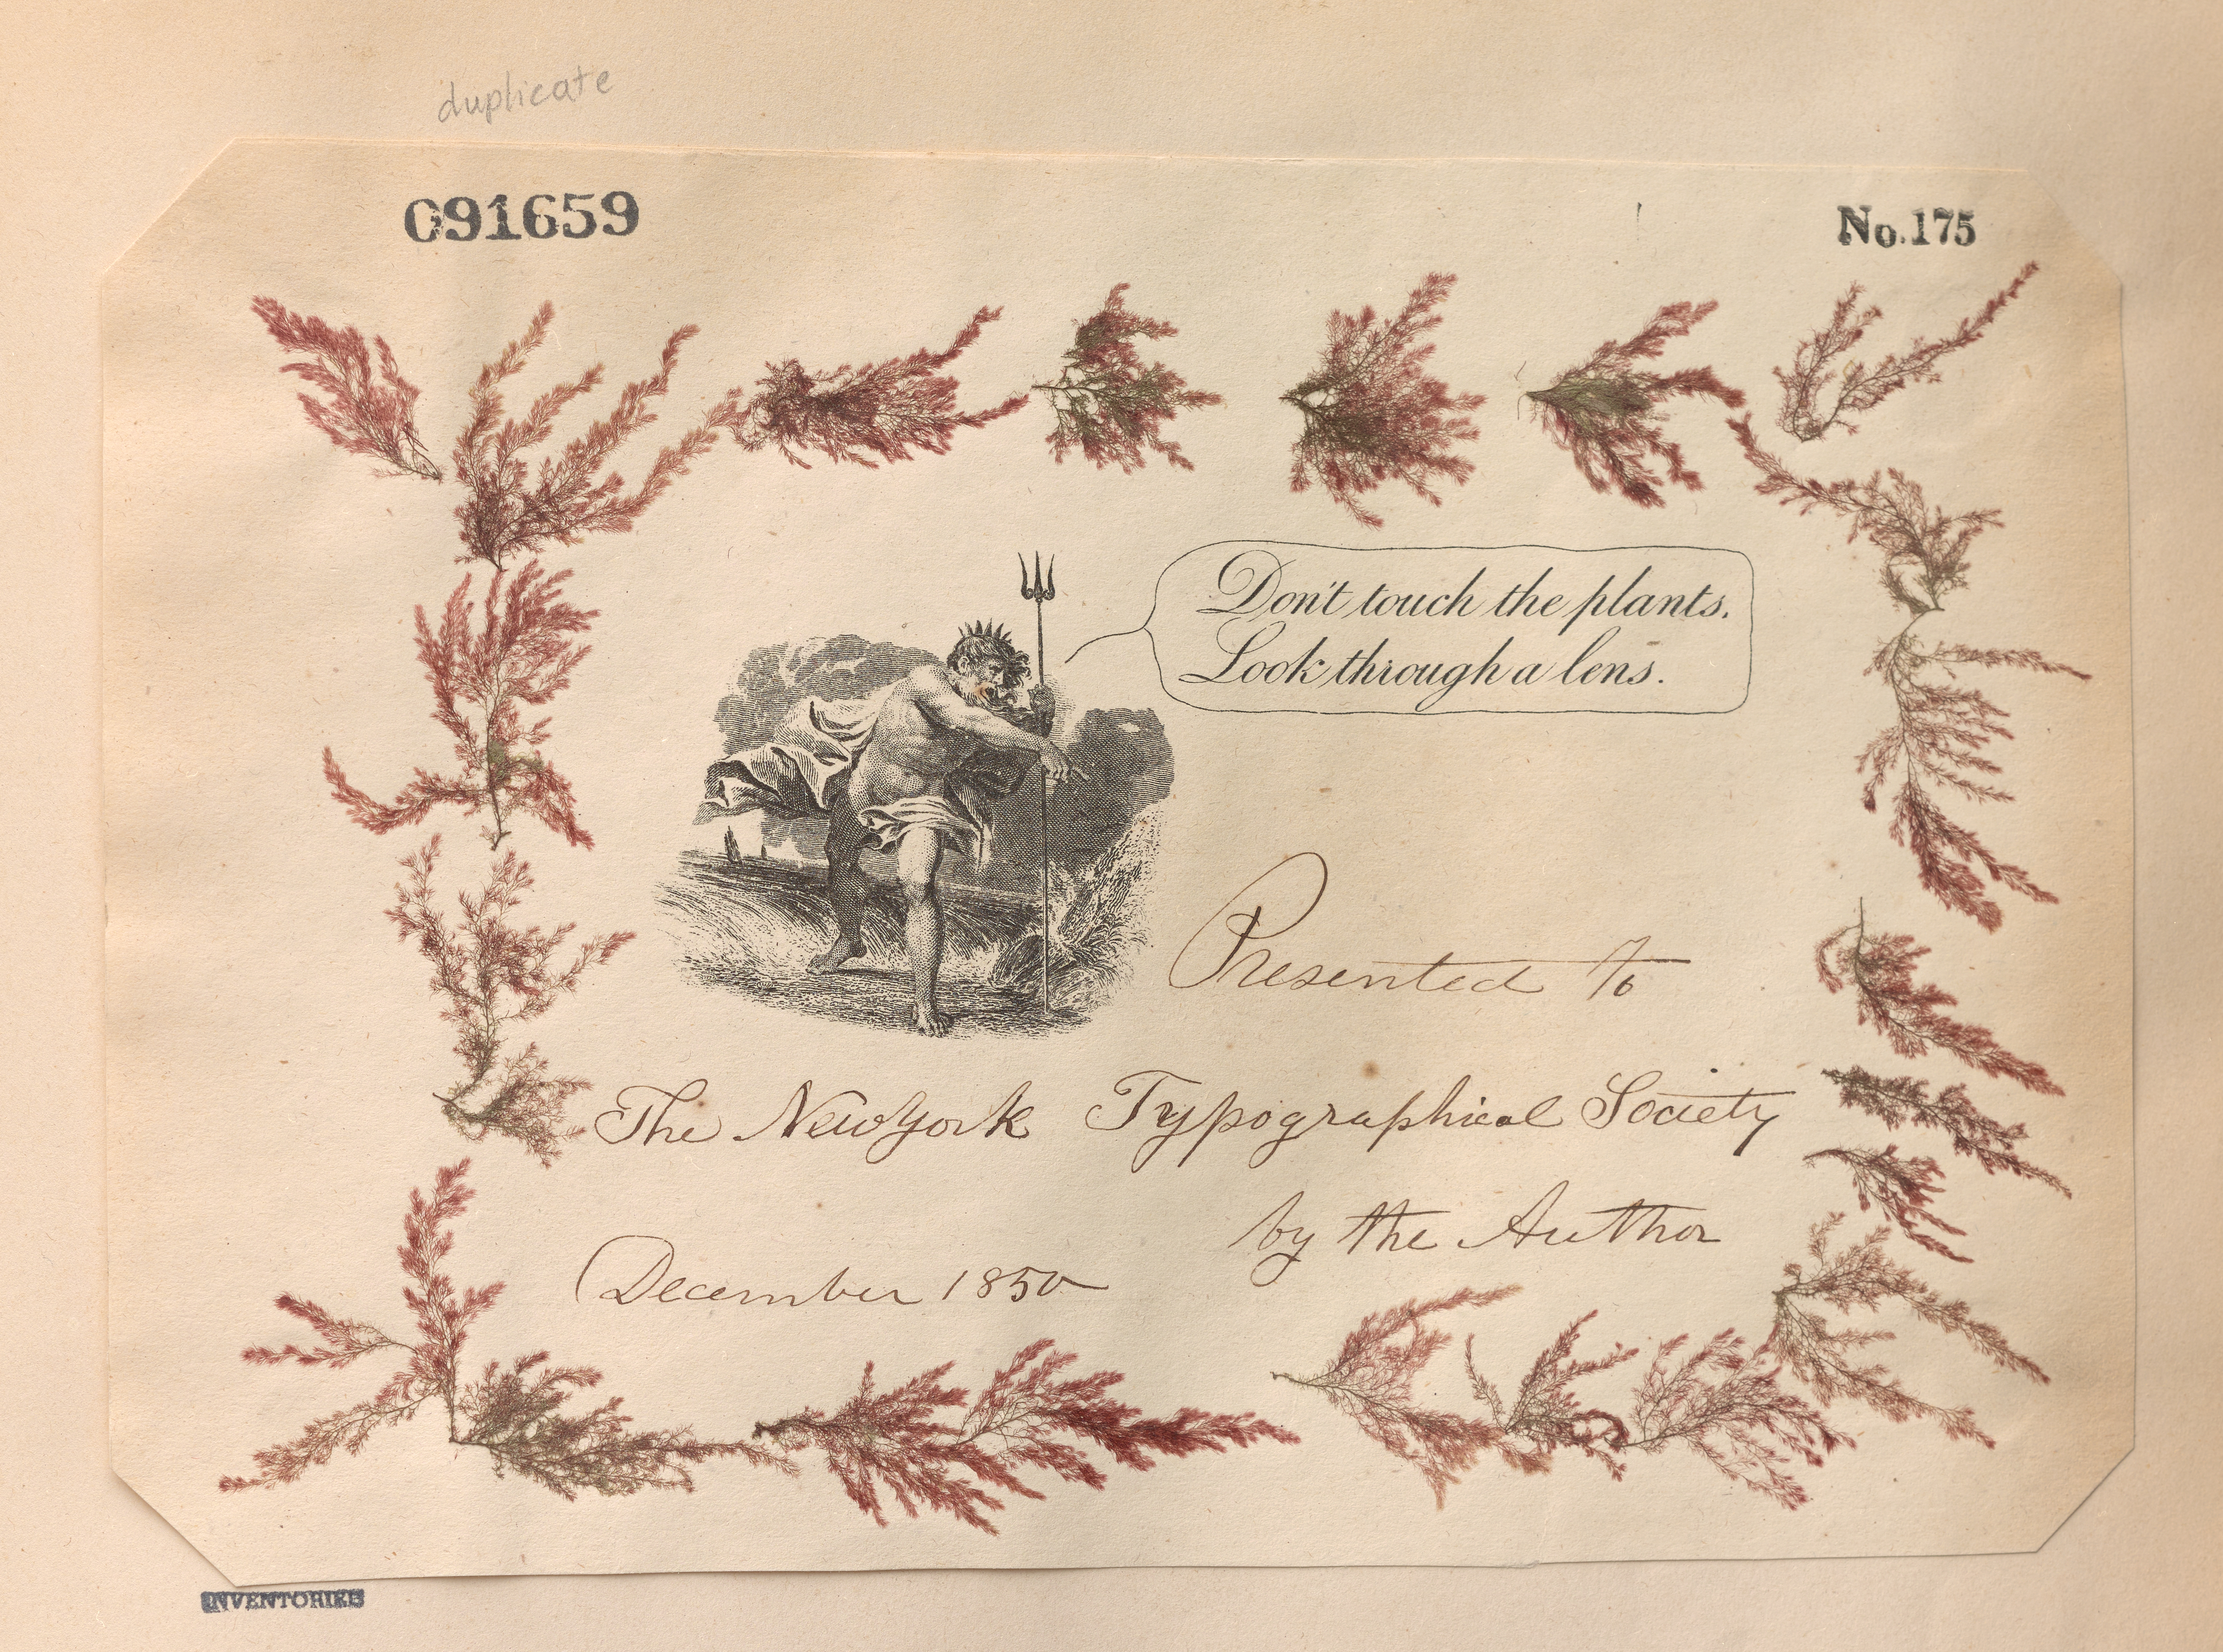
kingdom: Plantae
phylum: Rhodophyta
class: Florideophyceae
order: Ceramiales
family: Callithamniaceae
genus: Callithamnion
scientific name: Callithamnion granulatum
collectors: C. Durant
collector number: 175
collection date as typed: Sum 1850 AND -- Fal 1850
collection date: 1850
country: United States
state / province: New York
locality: Hurlgate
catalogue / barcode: US 91659